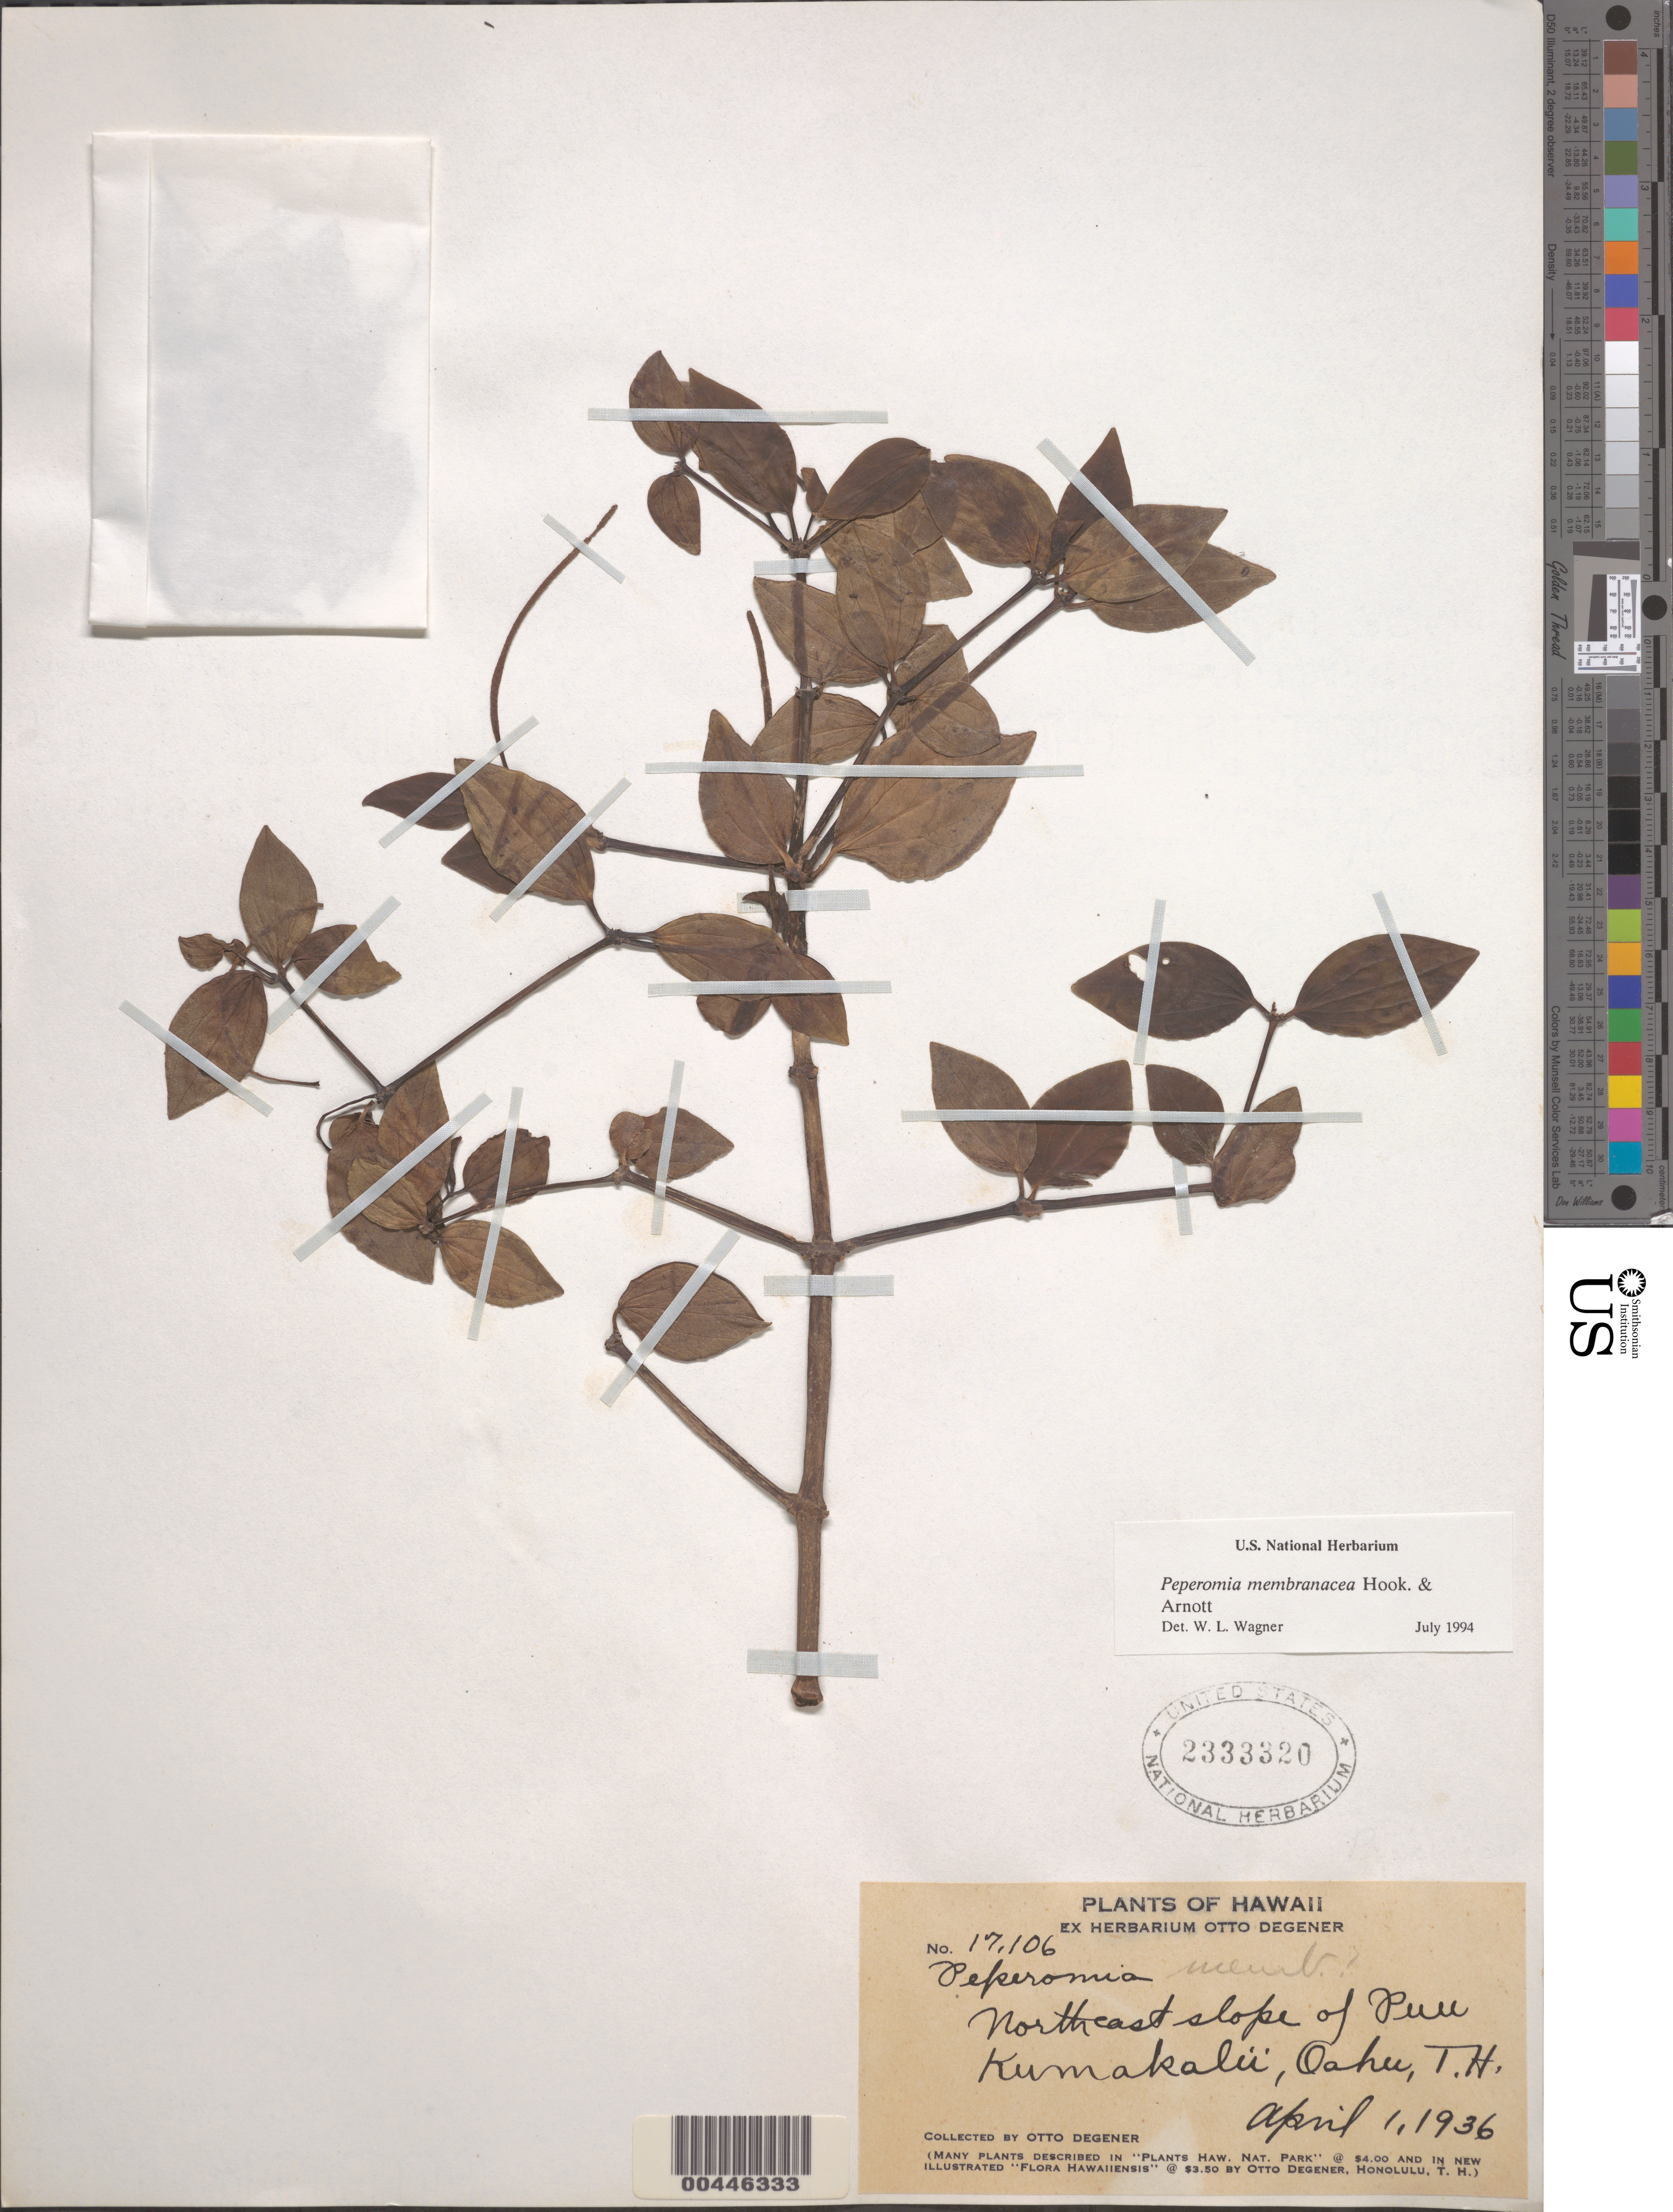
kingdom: Plantae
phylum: Tracheophyta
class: Magnoliopsida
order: Piperales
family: Piperaceae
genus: Peperomia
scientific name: Peperomia membranacea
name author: Hook. & Arn.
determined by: Wagner, W. L., (BOT), Smithsonian Institution - National Museum of Natural History (UNITED STATES)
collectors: O. Degener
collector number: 17106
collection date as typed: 1 Apr 1936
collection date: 1936-04-01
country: United States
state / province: Hawaii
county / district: Honolulu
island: Oahu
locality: NE slope of Puu Kumakalii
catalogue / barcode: US 2333320